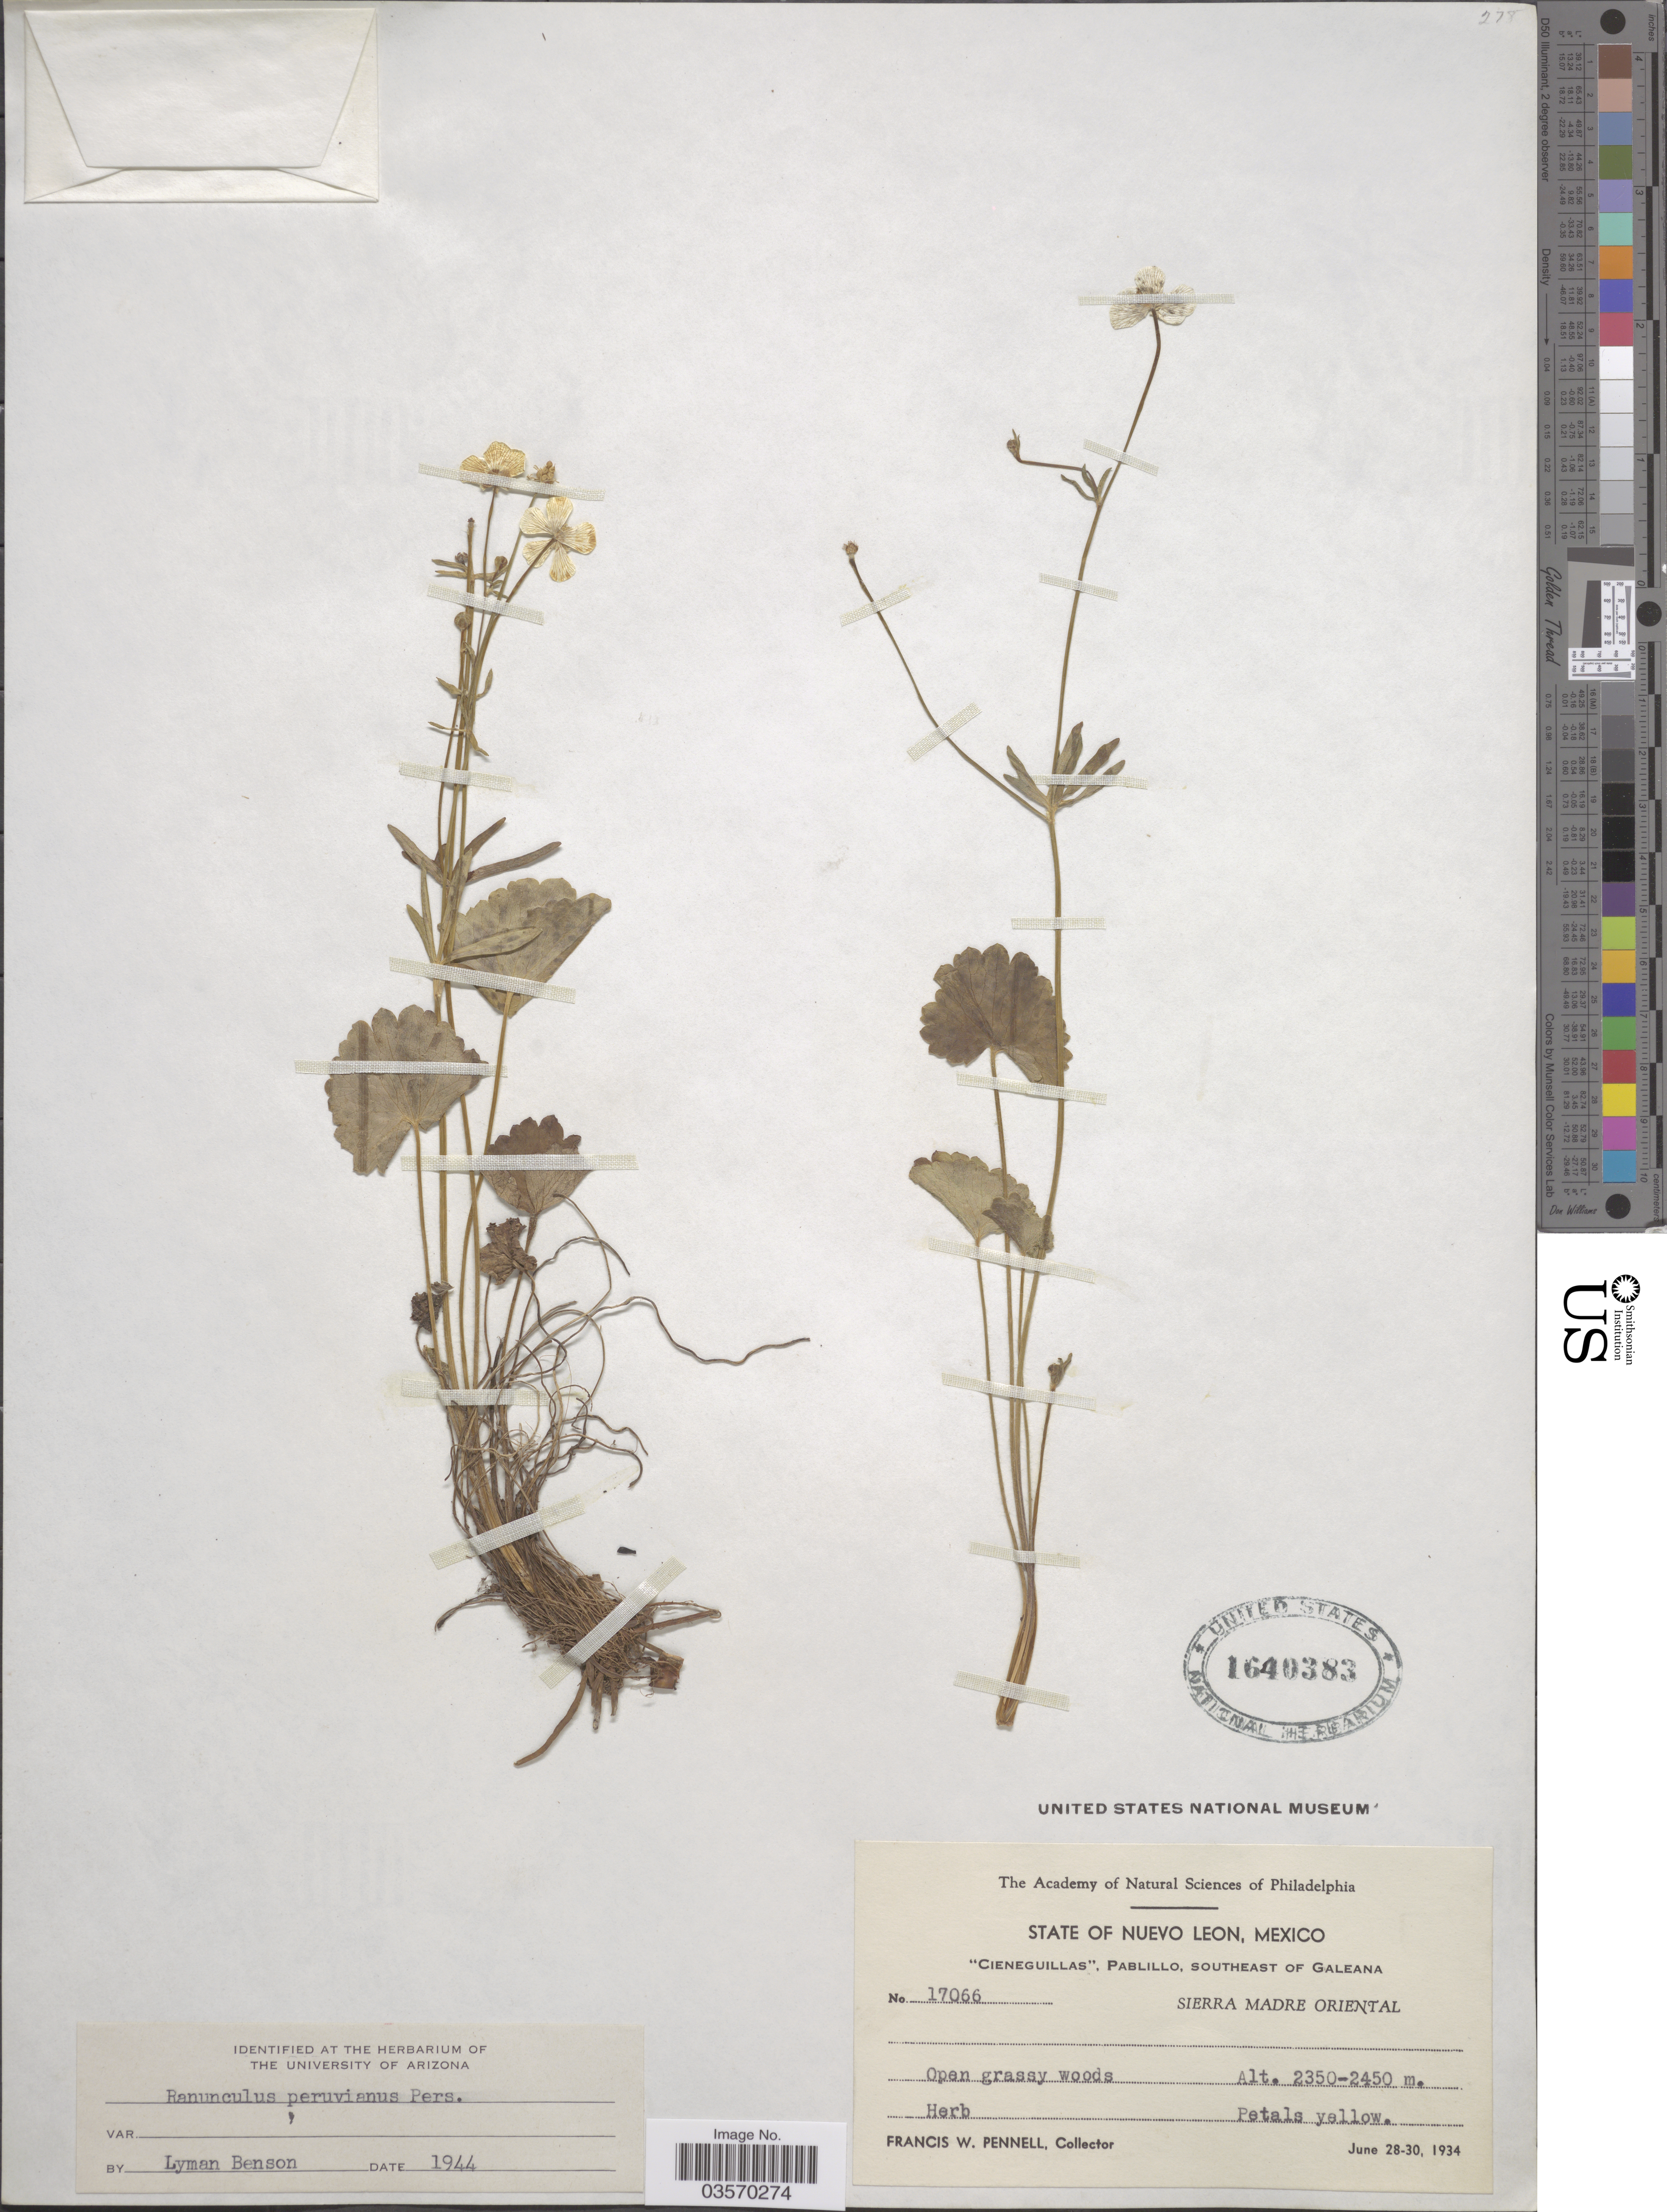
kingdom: Plantae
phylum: Tracheophyta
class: Magnoliopsida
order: Ranunculales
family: Ranunculaceae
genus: Ranunculus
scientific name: Ranunculus peruvianus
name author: Pers.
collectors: F. W. Pennell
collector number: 17066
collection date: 1934-06-28/1934-06-30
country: Mexico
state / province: Nuevo León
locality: "Cieneguillas", Pablillo, southeast of Galeana. Sierra Madre Oriental.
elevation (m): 2350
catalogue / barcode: US 1640383